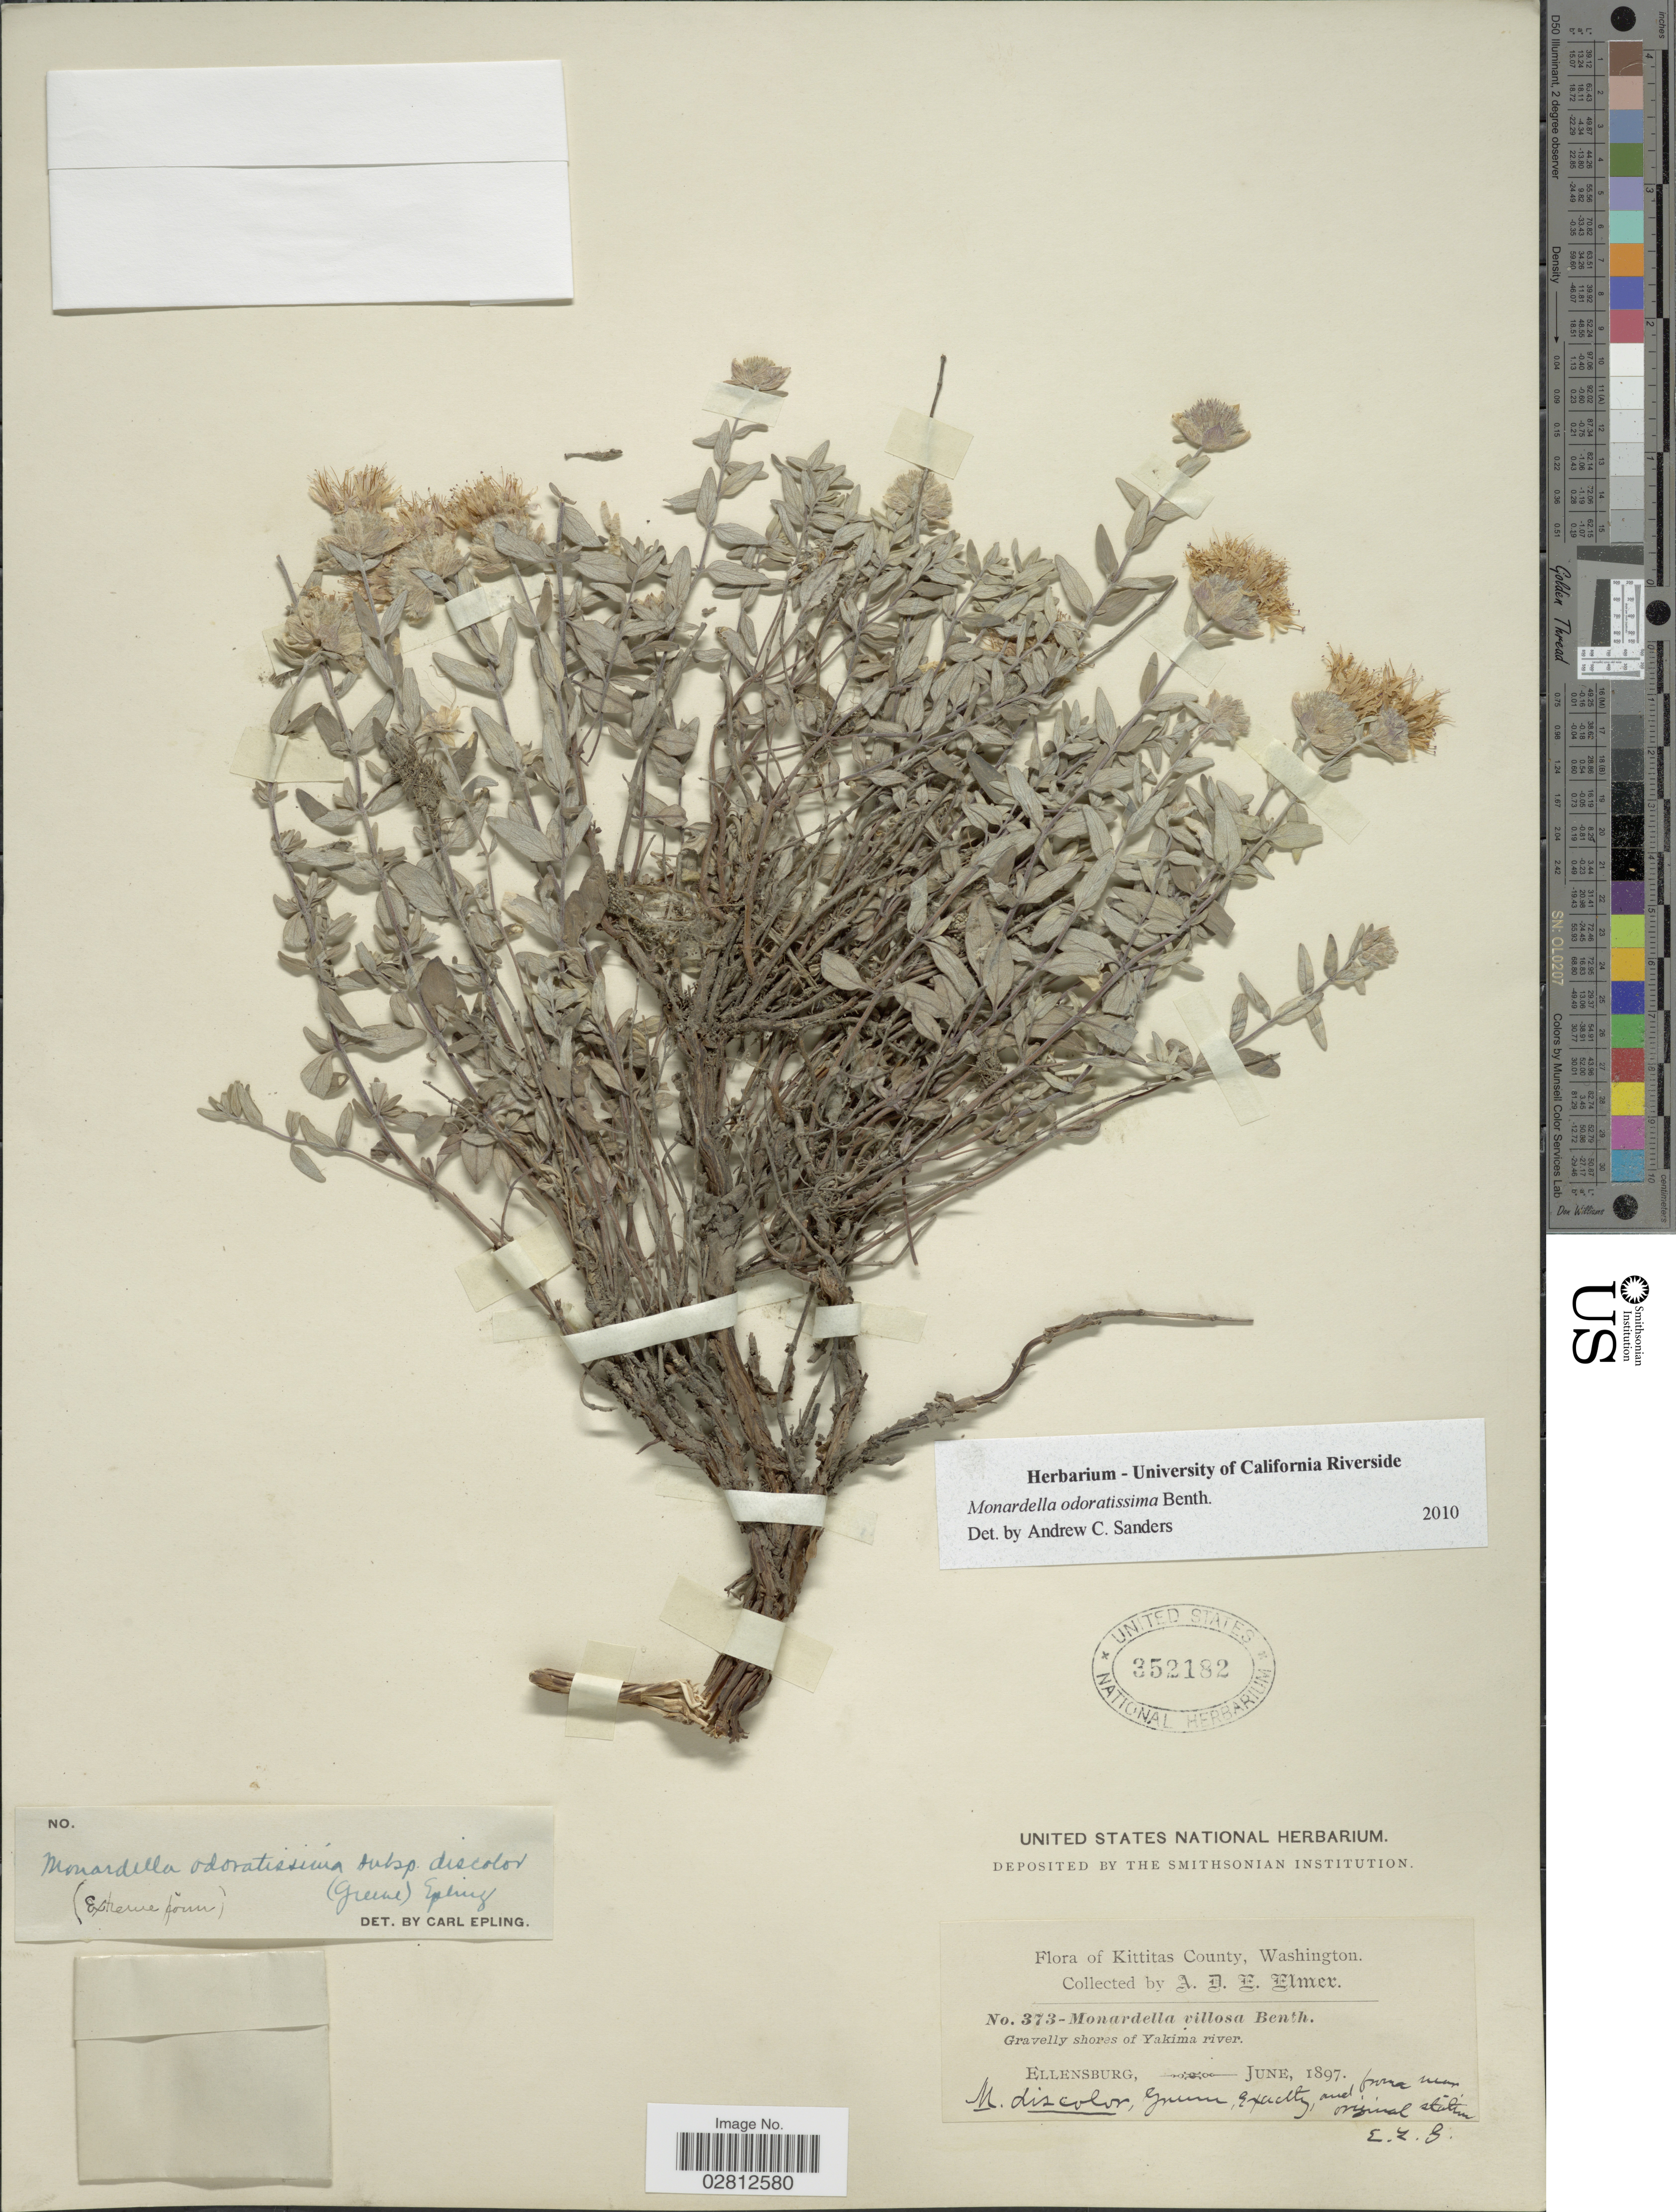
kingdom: Plantae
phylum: Tracheophyta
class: Magnoliopsida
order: Lamiales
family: Lamiaceae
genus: Monardella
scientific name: Monardella odoratissima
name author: Benth.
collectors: A. D. E. Elmer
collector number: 373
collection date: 1897-06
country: United States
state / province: Washington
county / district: Kittitas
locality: Kittitas County, gravelly shores of Yakima river, Ellensburg.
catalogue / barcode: US 352182